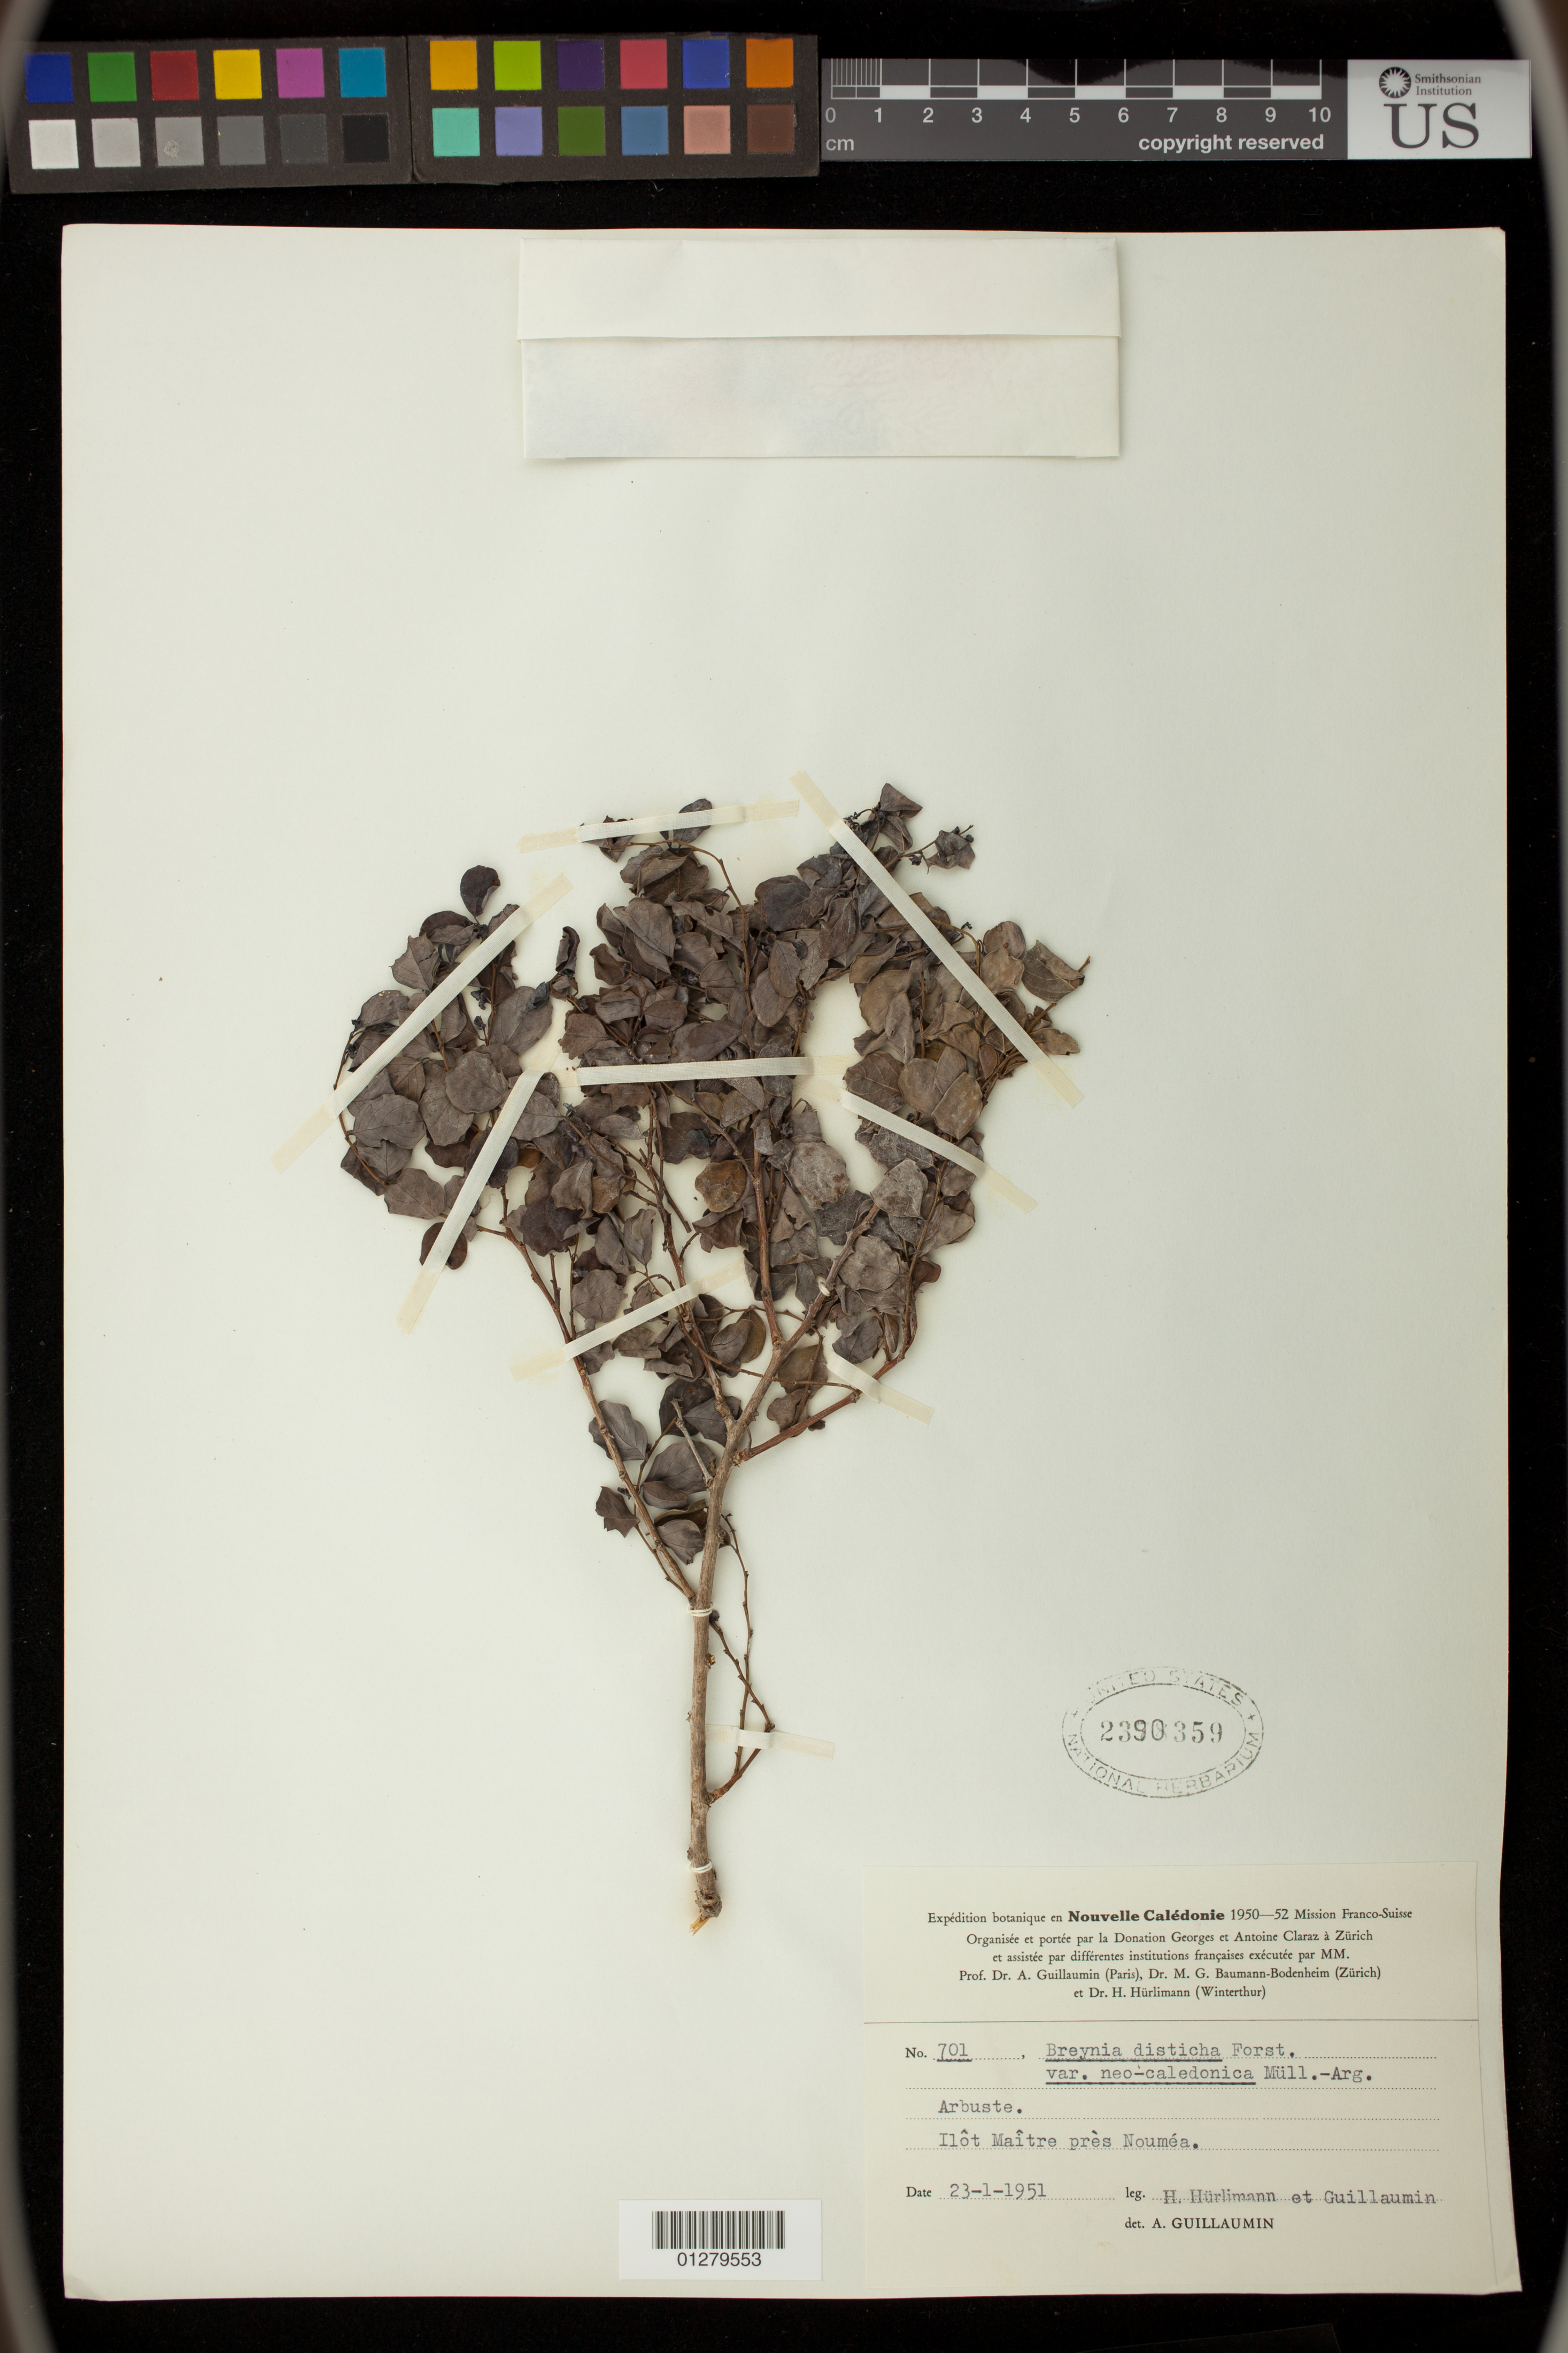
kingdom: Plantae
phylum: Tracheophyta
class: Magnoliopsida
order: Malpighiales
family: Phyllanthaceae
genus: Phyllanthus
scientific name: Phyllanthus nivosus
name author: W. Bull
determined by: Wagner, W. L., (BOT), Smithsonian Institution - National Museum of Natural History (UNITED STATES)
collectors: H. Huerlimann & A. Guillaumin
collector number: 701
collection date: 1951-01-23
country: New Caledonia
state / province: South Province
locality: Ilot Maitre pres Noumea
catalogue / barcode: US 2390359